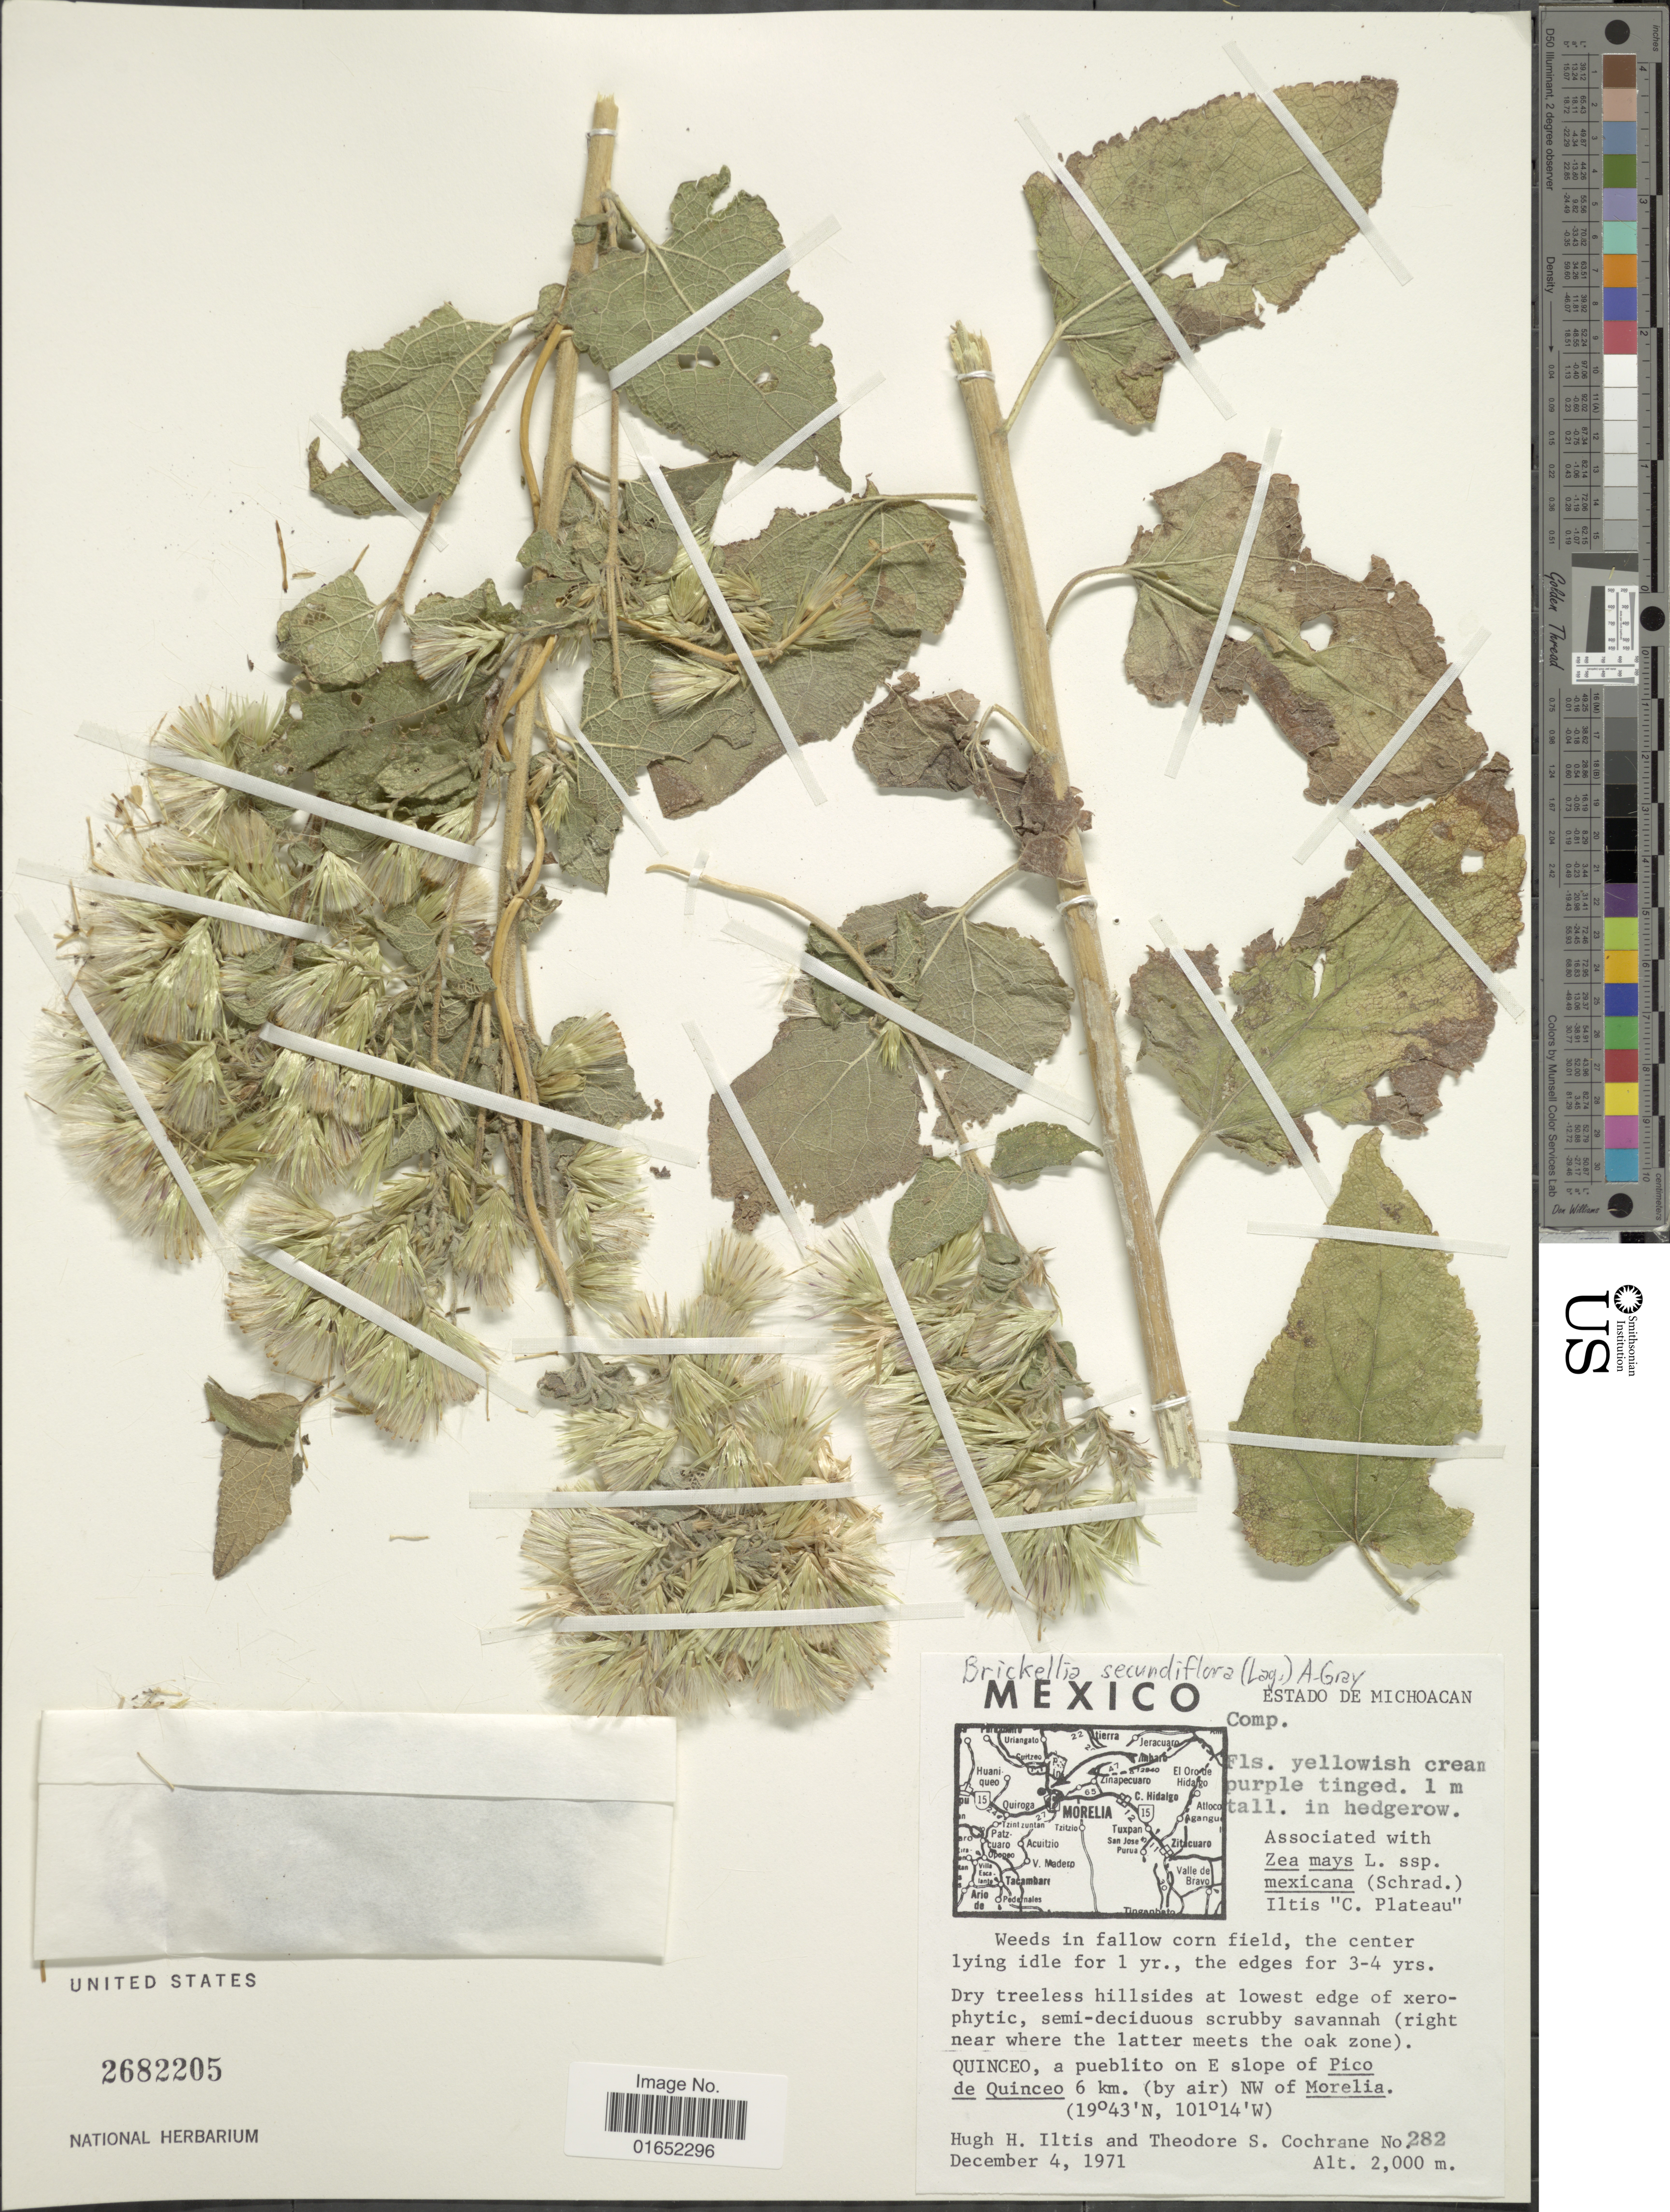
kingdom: Plantae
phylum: Tracheophyta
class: Magnoliopsida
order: Asterales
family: Asteraceae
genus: Brickellia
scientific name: Brickellia secundiflora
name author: (Lag.) A. Gray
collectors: H. H. Iltis & S. Cochrane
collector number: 282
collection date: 1971-12-04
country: Mexico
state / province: Michoacán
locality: Dry treeless hillsides at lowest edge of xerophytic, semi-deciduous scrubby savannah (right near where the latter meets the oak zone) Quinceo, a pueblito on E slope of Pico de Quinceco 6 km. (by air) NW of Morelia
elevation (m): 2000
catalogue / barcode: US 2682205